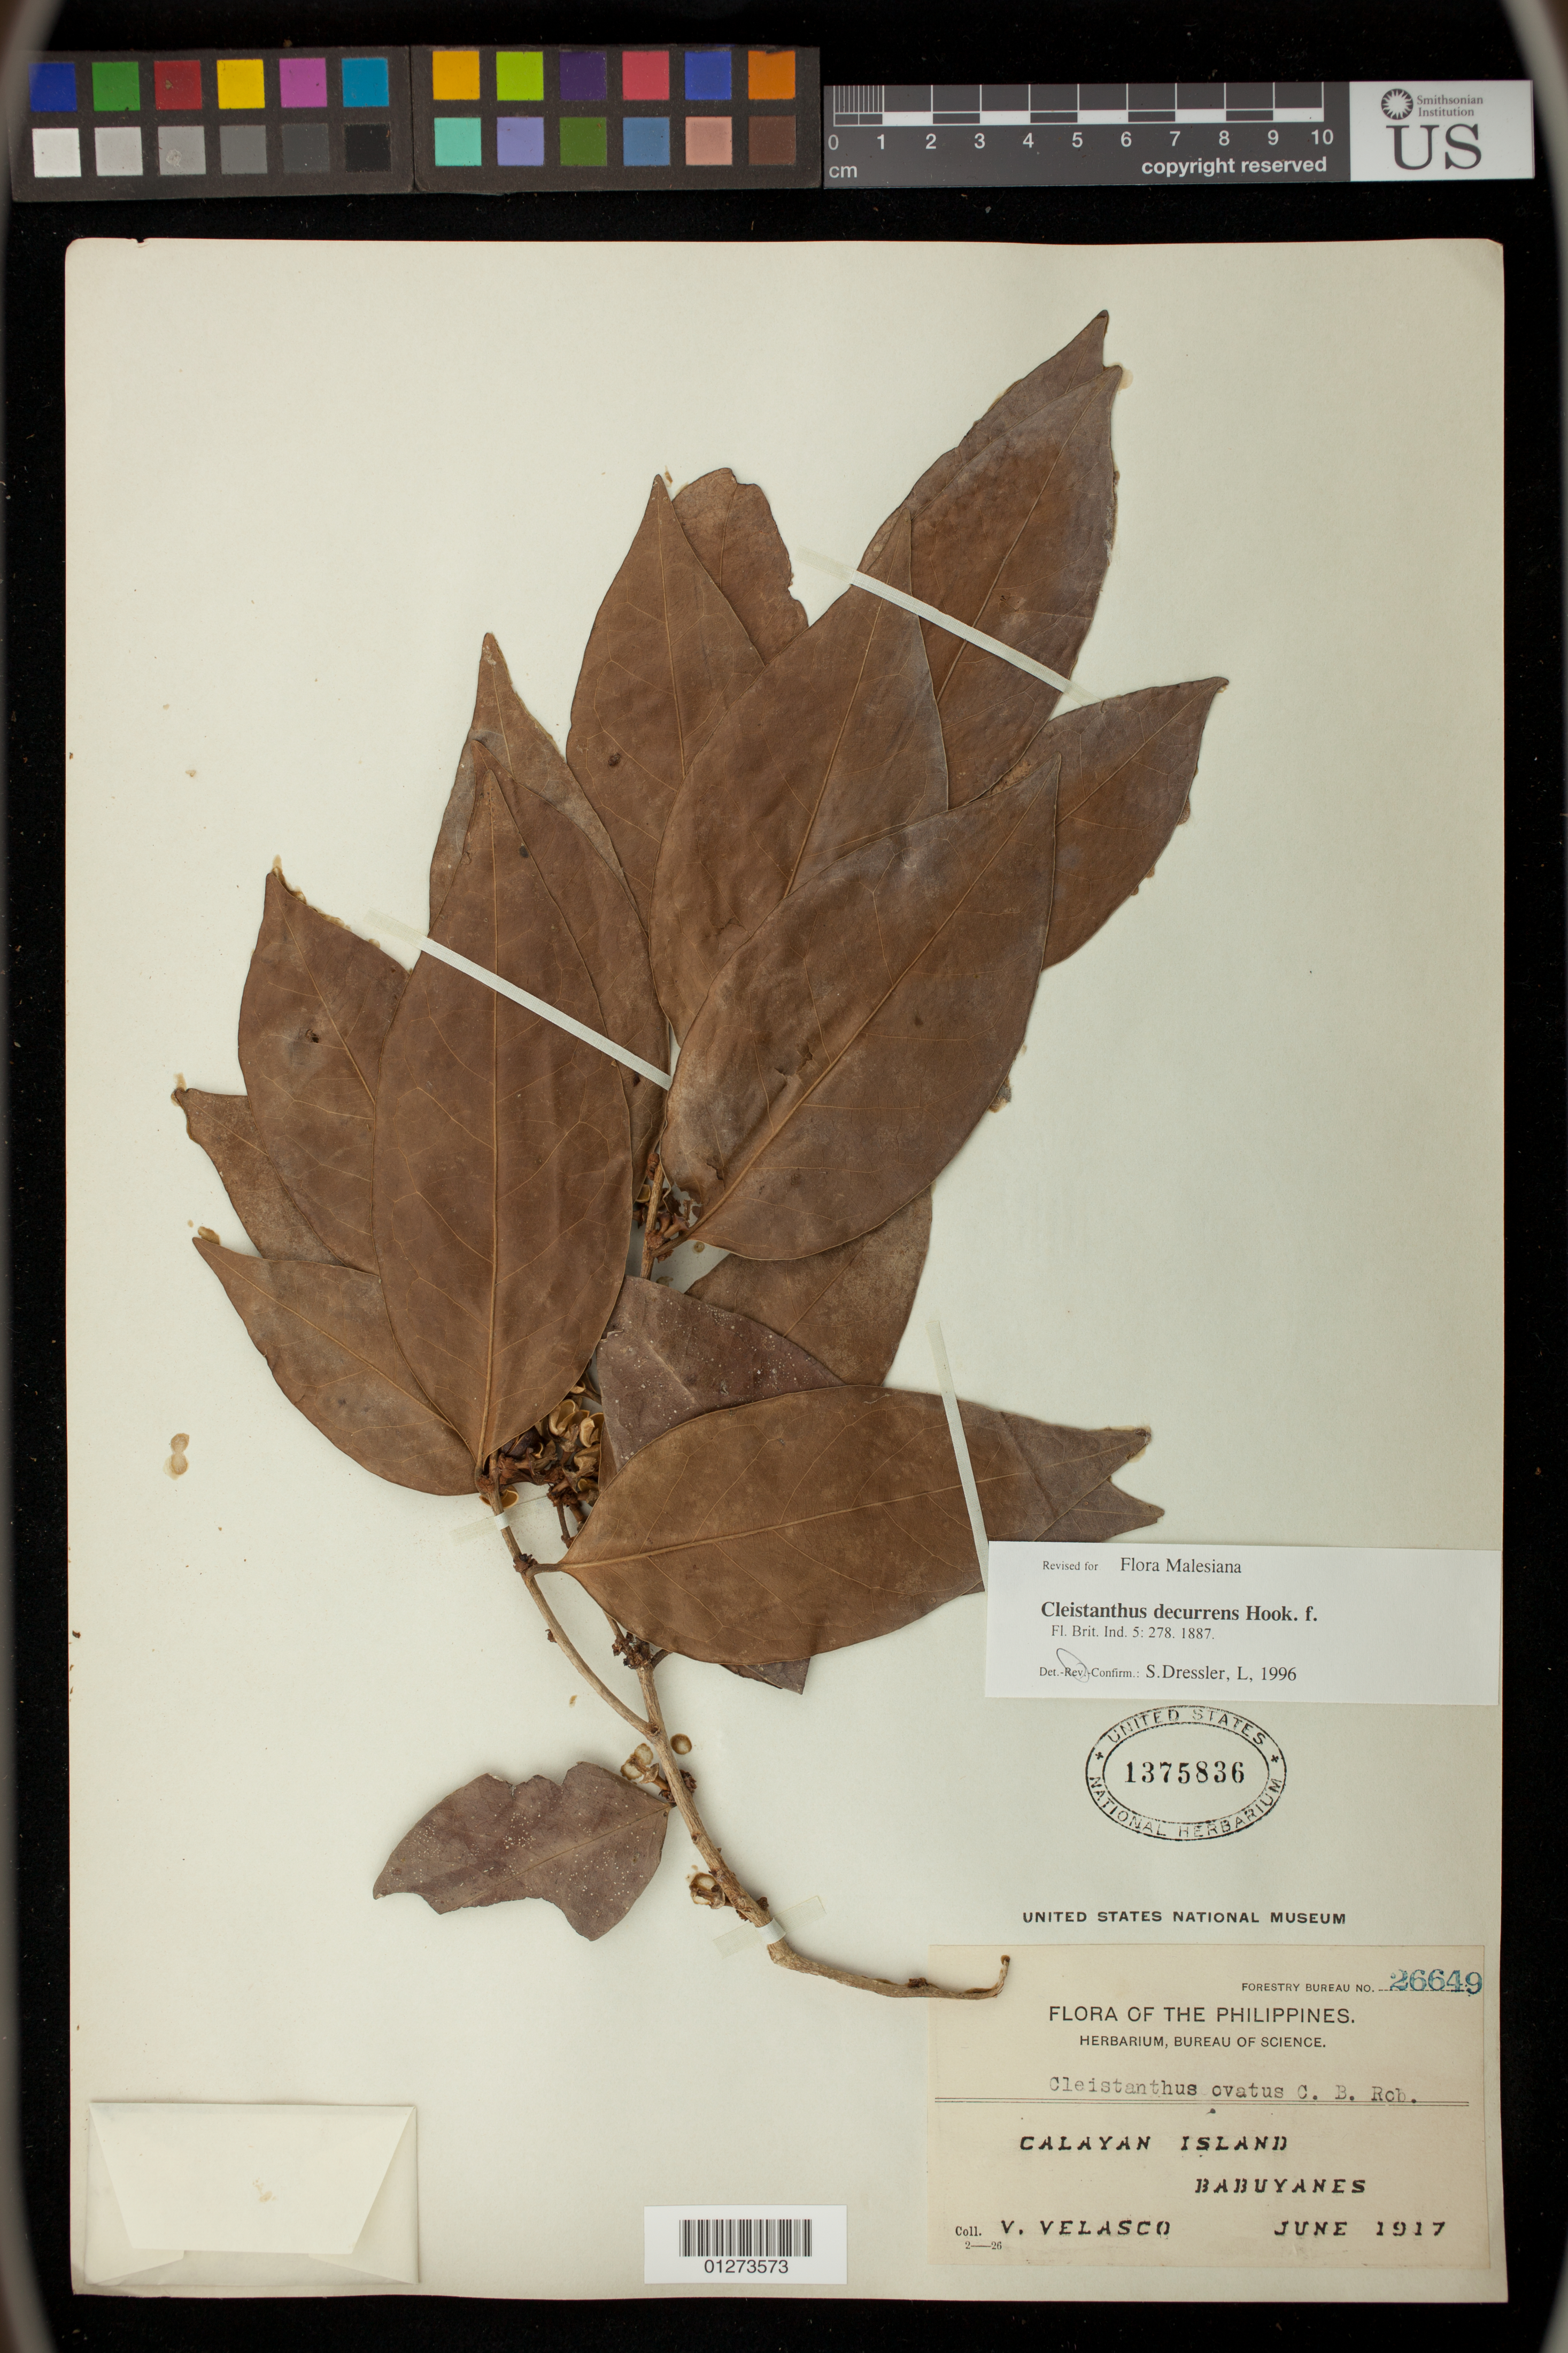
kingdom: Plantae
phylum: Tracheophyta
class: Magnoliopsida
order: Malpighiales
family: Phyllanthaceae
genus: Cleistanthus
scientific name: Cleistanthus decurrens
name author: Hook. f.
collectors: V. Velasco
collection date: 1917-06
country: Philippines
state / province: Cagayan Valley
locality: Calayan Island.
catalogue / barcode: US 1375836